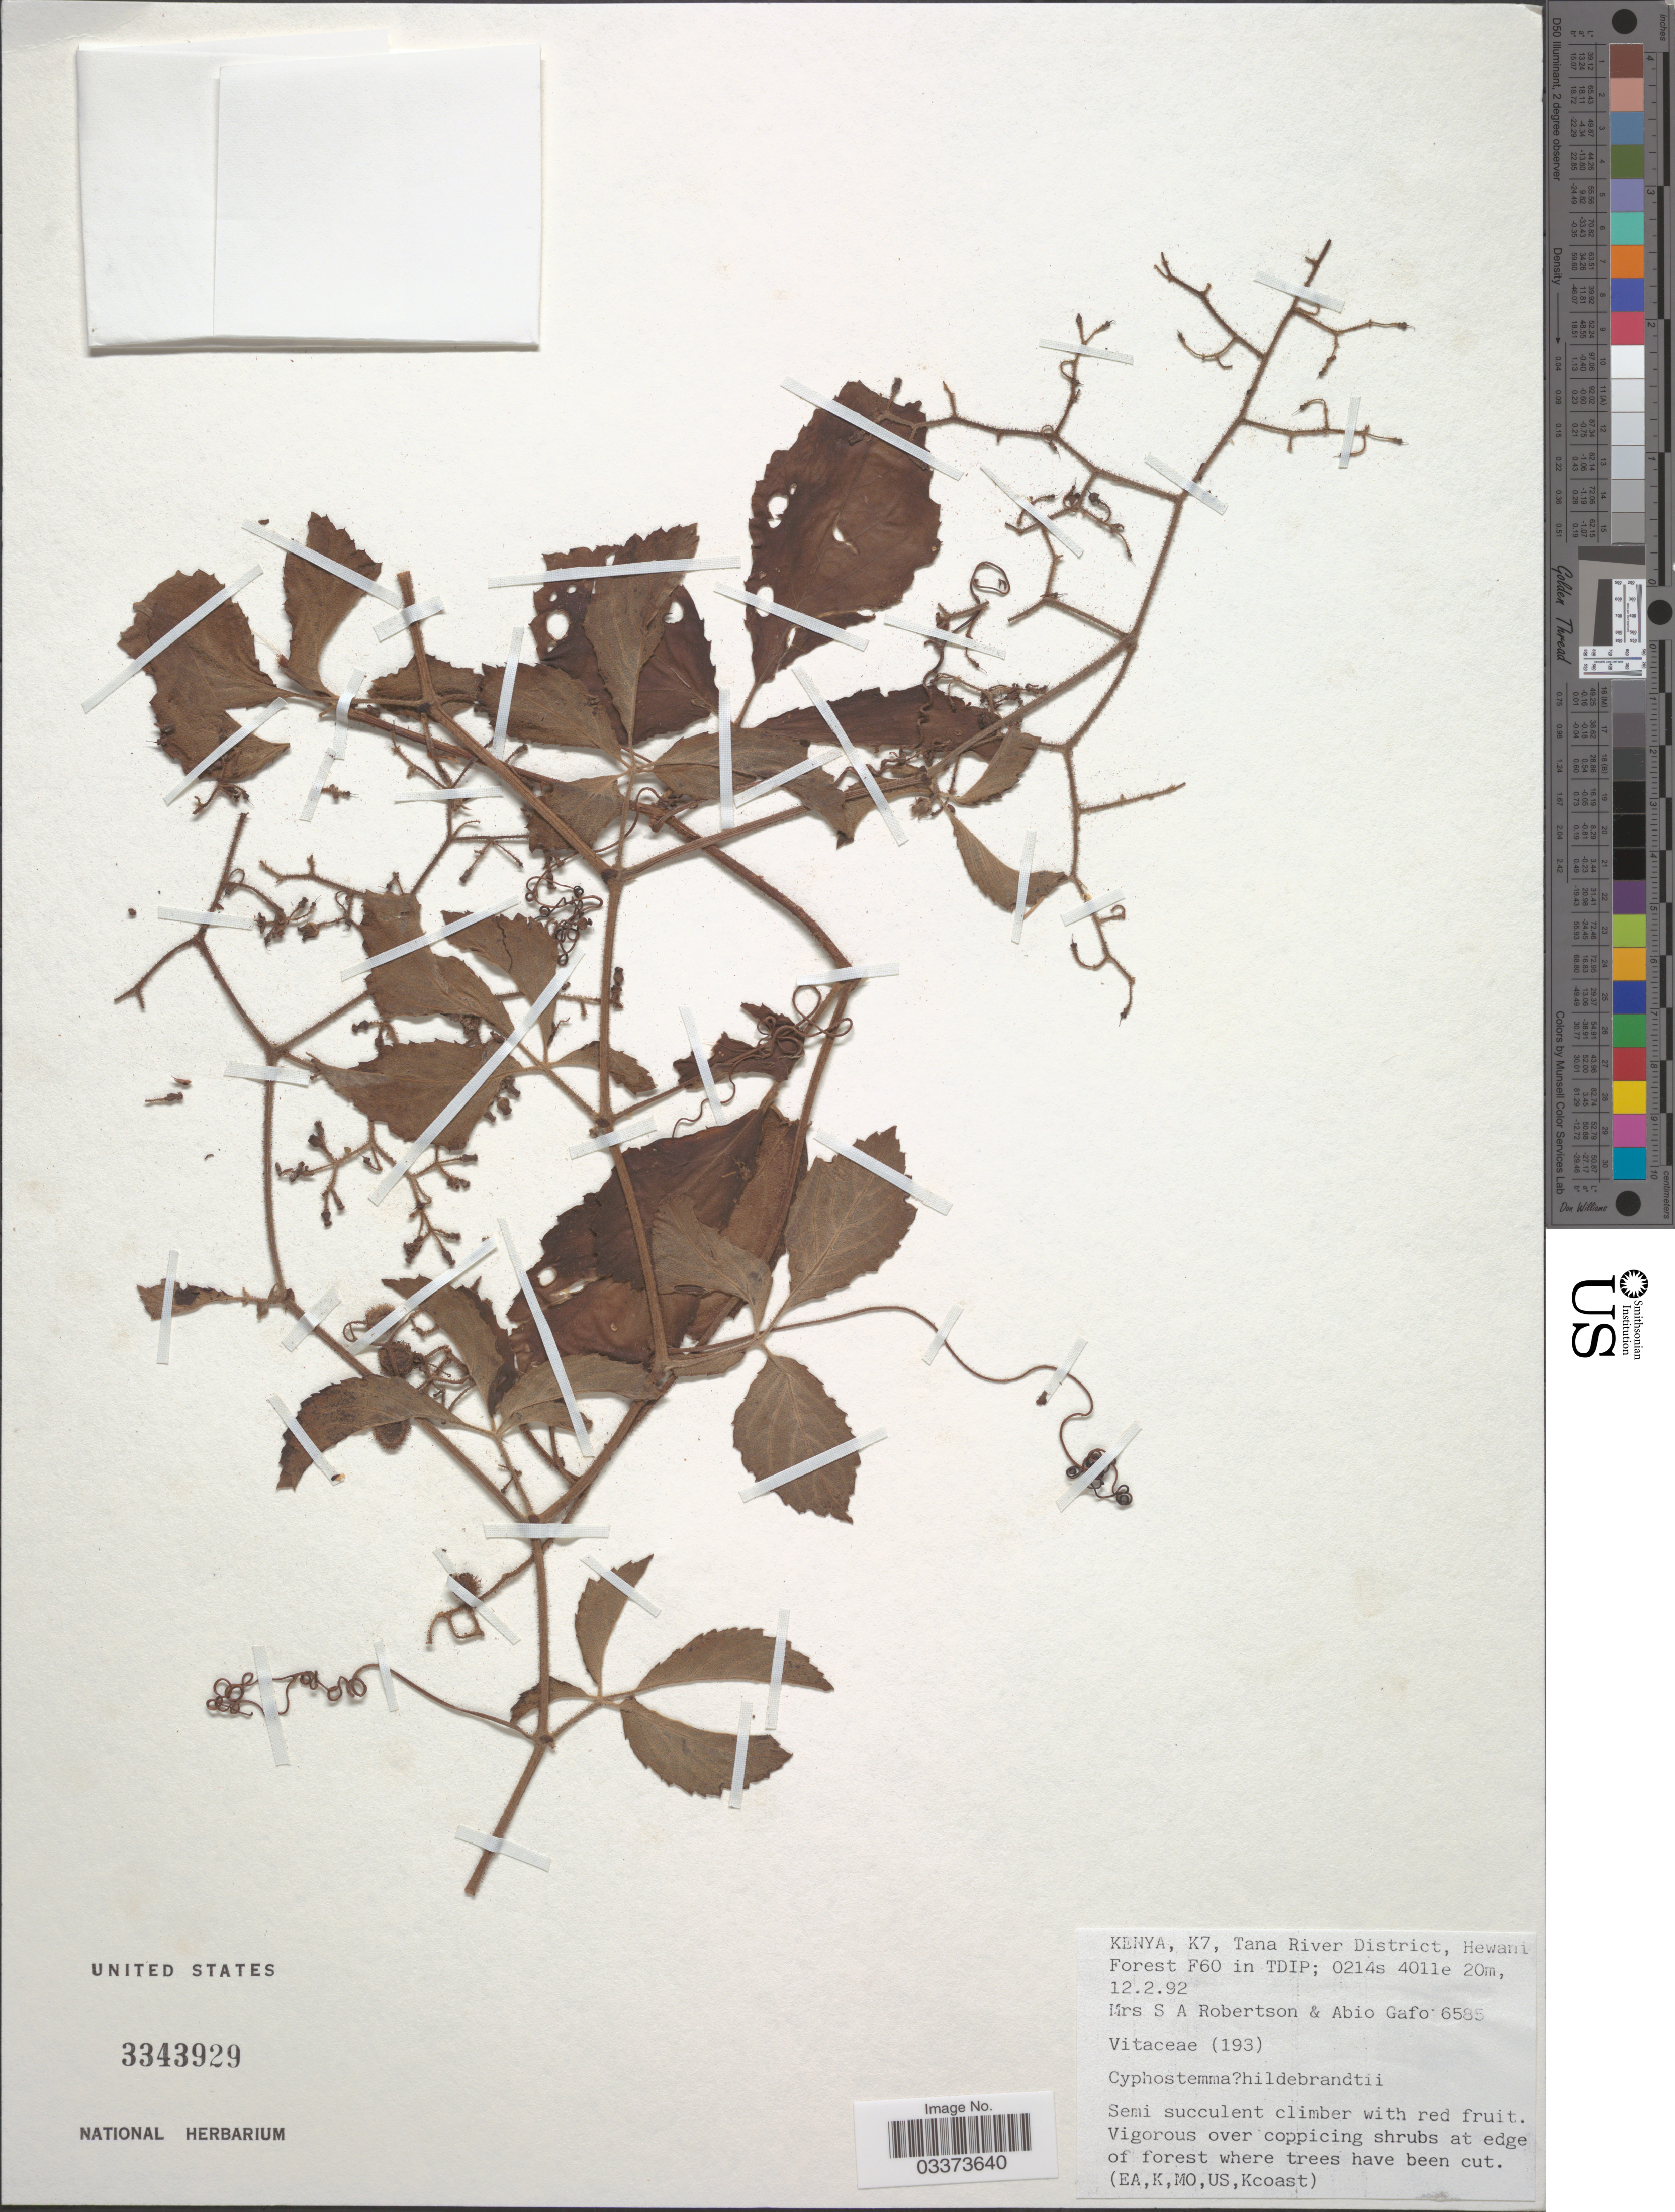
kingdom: Plantae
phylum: Tracheophyta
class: Magnoliopsida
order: Vitales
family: Vitaceae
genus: Cyphostemma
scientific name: Cyphostemma sp.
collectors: S. Robertson & A. Gafo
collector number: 6585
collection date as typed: Transcribed d/m/y: 12/2/92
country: Kenya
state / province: Tana River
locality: K7, Tana River District, Hewani Forest F60 in TDIP.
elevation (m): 20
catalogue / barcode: US 3343929